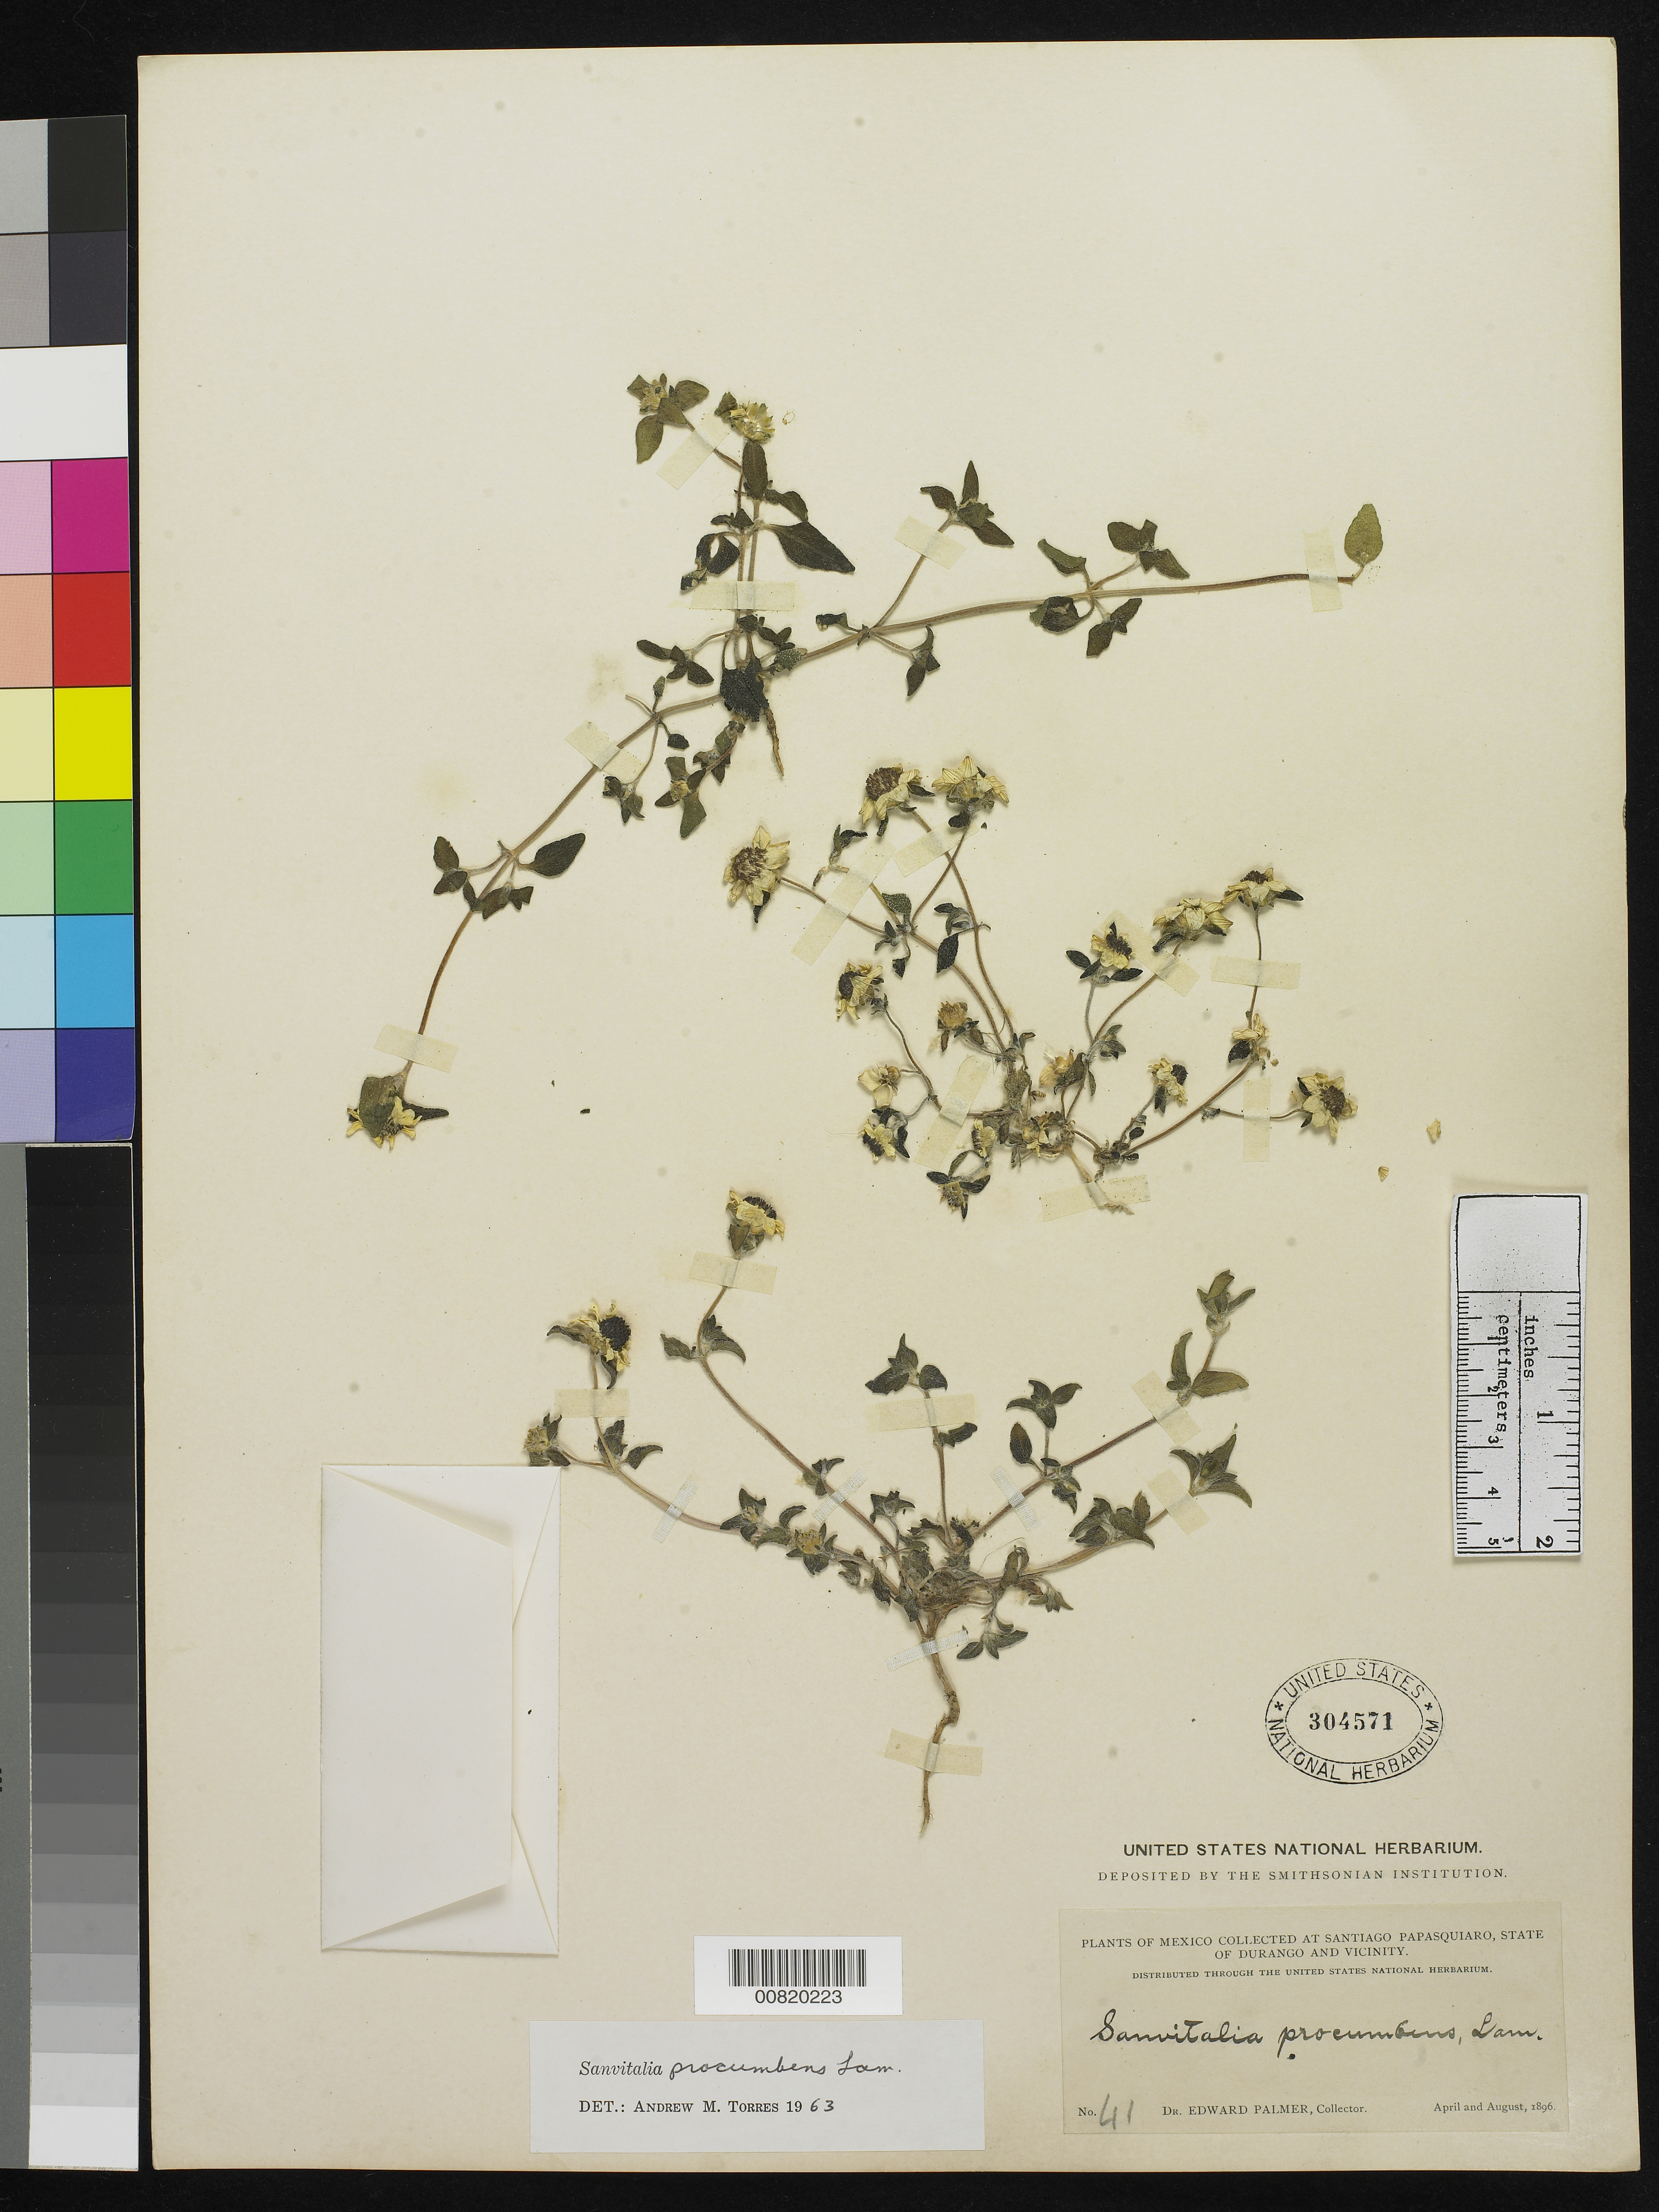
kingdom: Plantae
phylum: Tracheophyta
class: Magnoliopsida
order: Asterales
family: Asteraceae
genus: Sanvitalia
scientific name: Sanvitalia procumbens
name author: Lam.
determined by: Skibicki, Samuel V.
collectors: E. Palmer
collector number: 41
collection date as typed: Apr 1896 to -- Aug 1896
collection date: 1896-04/1896-08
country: Mexico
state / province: Durango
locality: Santiago Papasquiaro, Durango and vicinity.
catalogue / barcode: US 304571